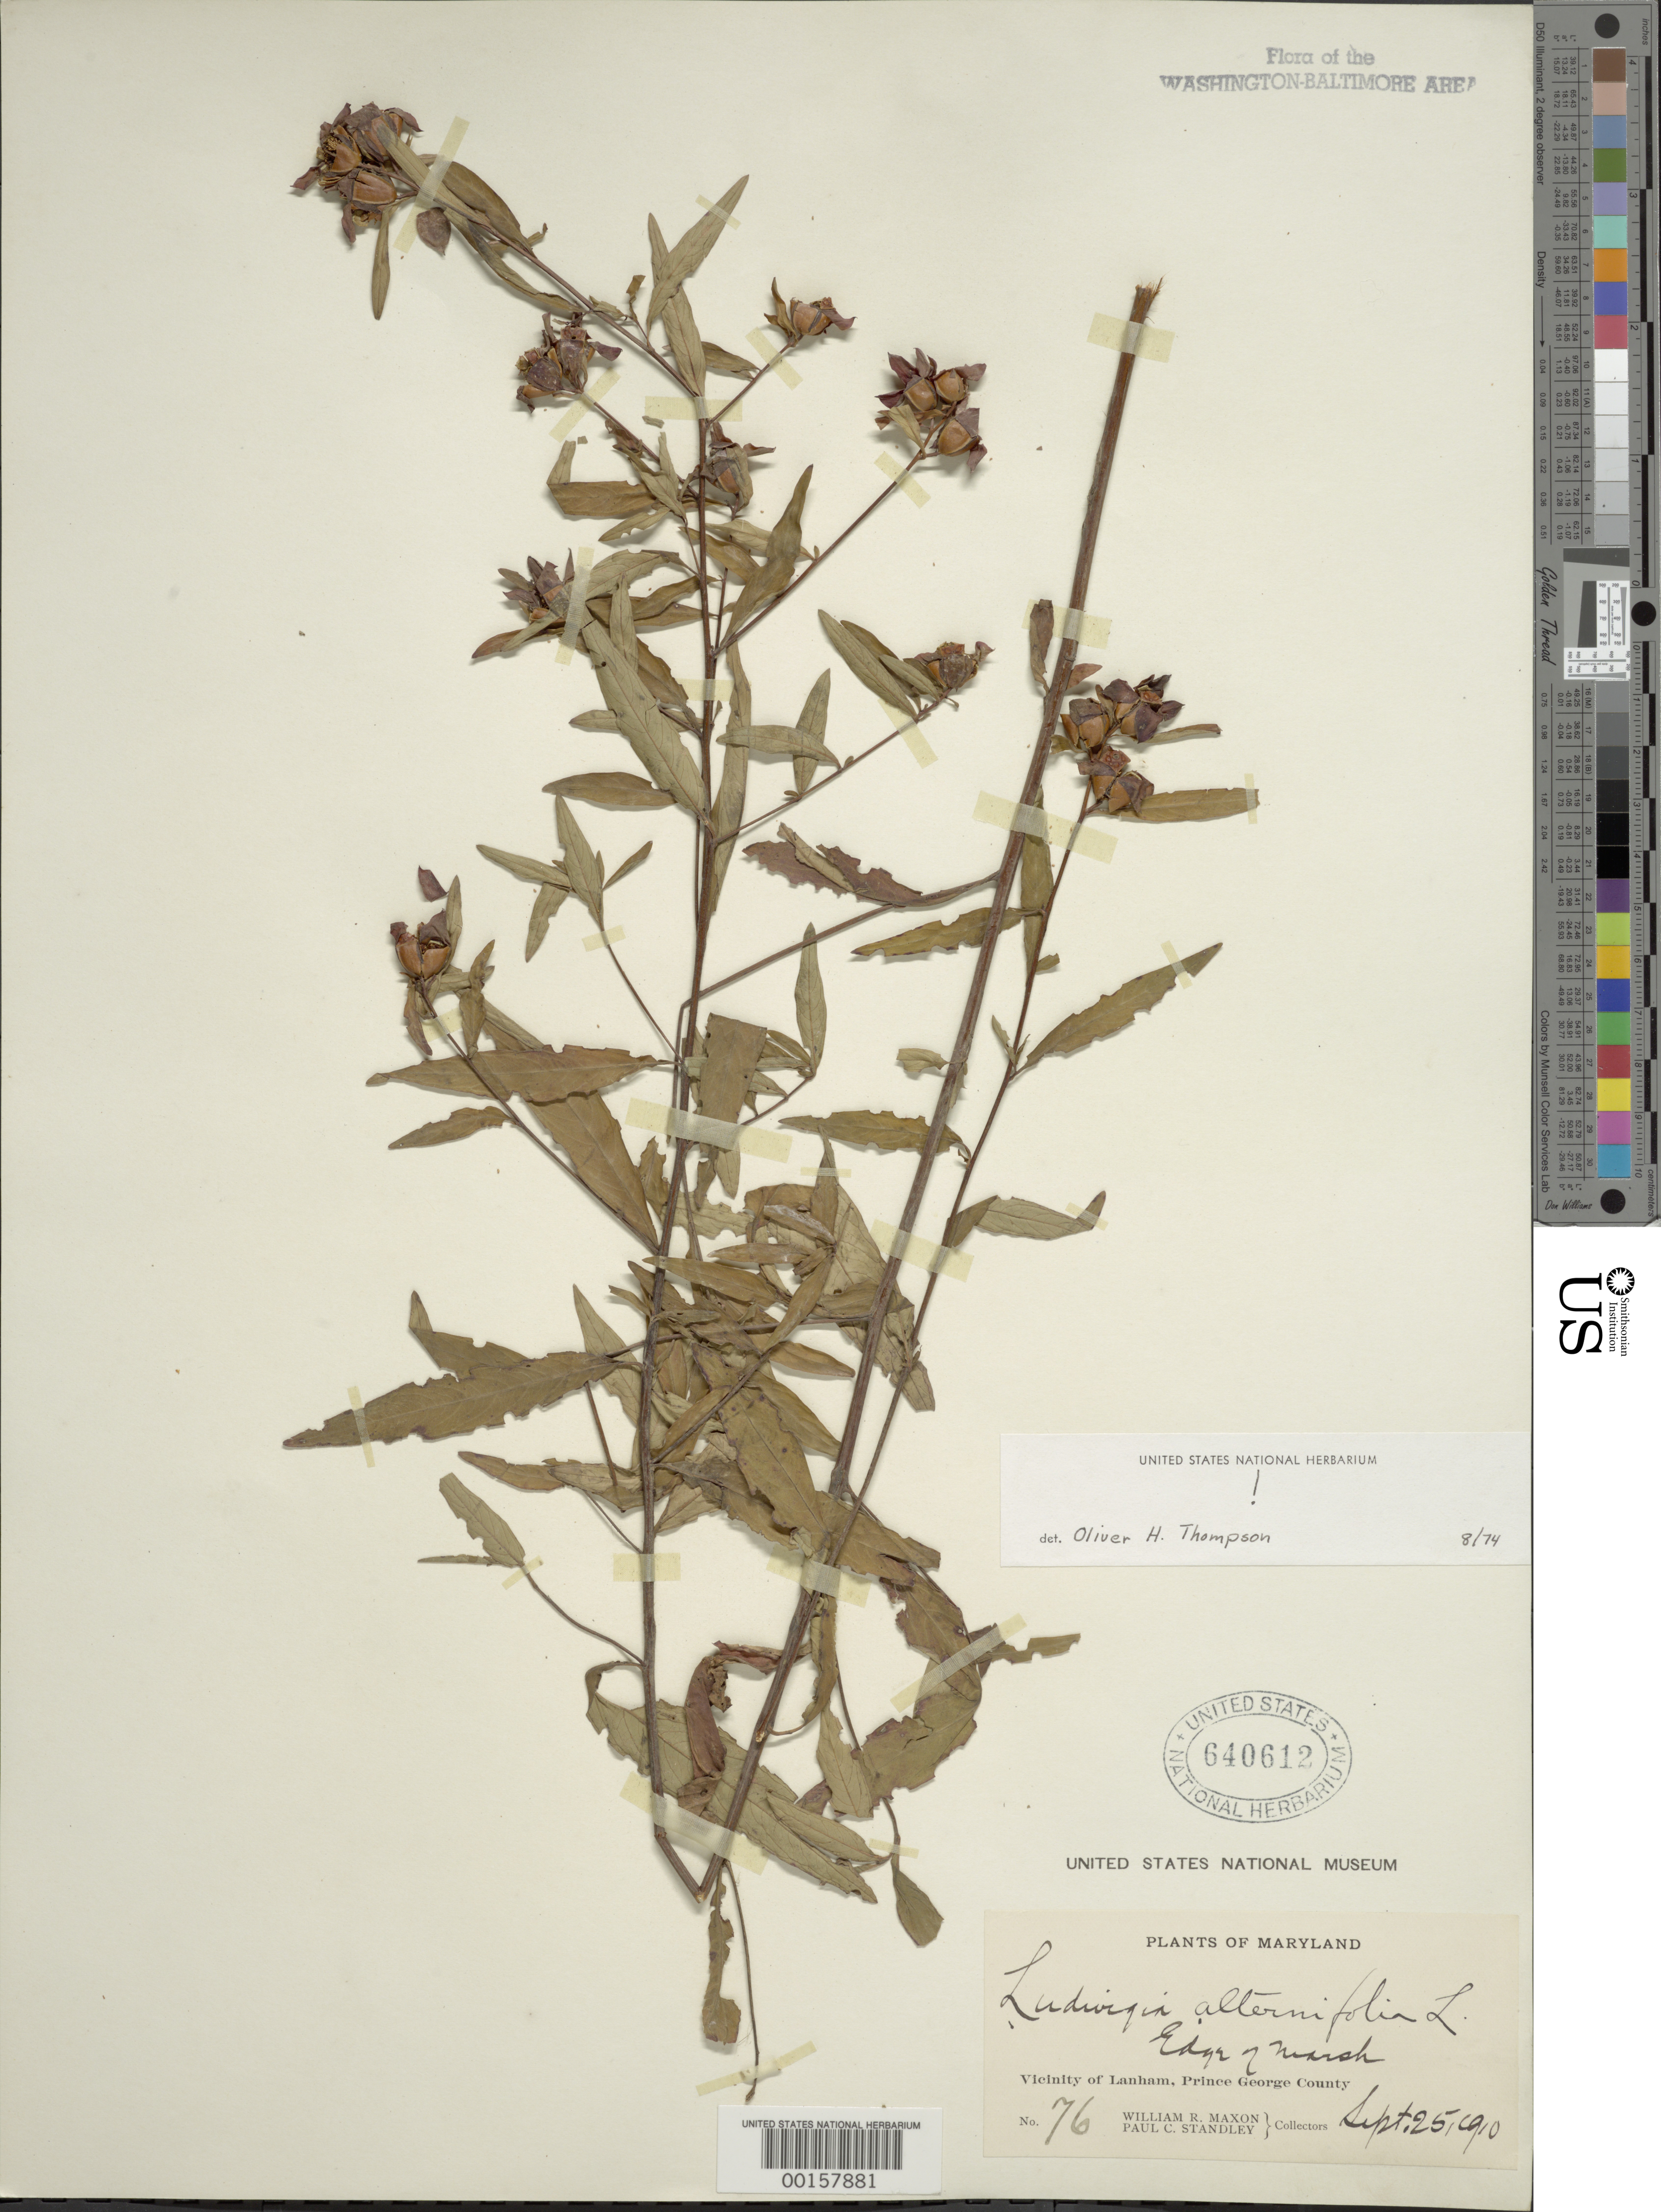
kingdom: Plantae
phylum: Tracheophyta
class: Magnoliopsida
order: Myrtales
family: Onagraceae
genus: Ludwigia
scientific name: Ludwigia alternifolia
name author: L.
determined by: Thompson, O. H.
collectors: W. R. Maxon & P. C. Standley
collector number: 76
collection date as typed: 25 Sep 1910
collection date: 1910-09-25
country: United States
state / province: Maryland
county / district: Prince George's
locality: Vicinity of Lanham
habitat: Edge of marsh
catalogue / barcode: US 640612